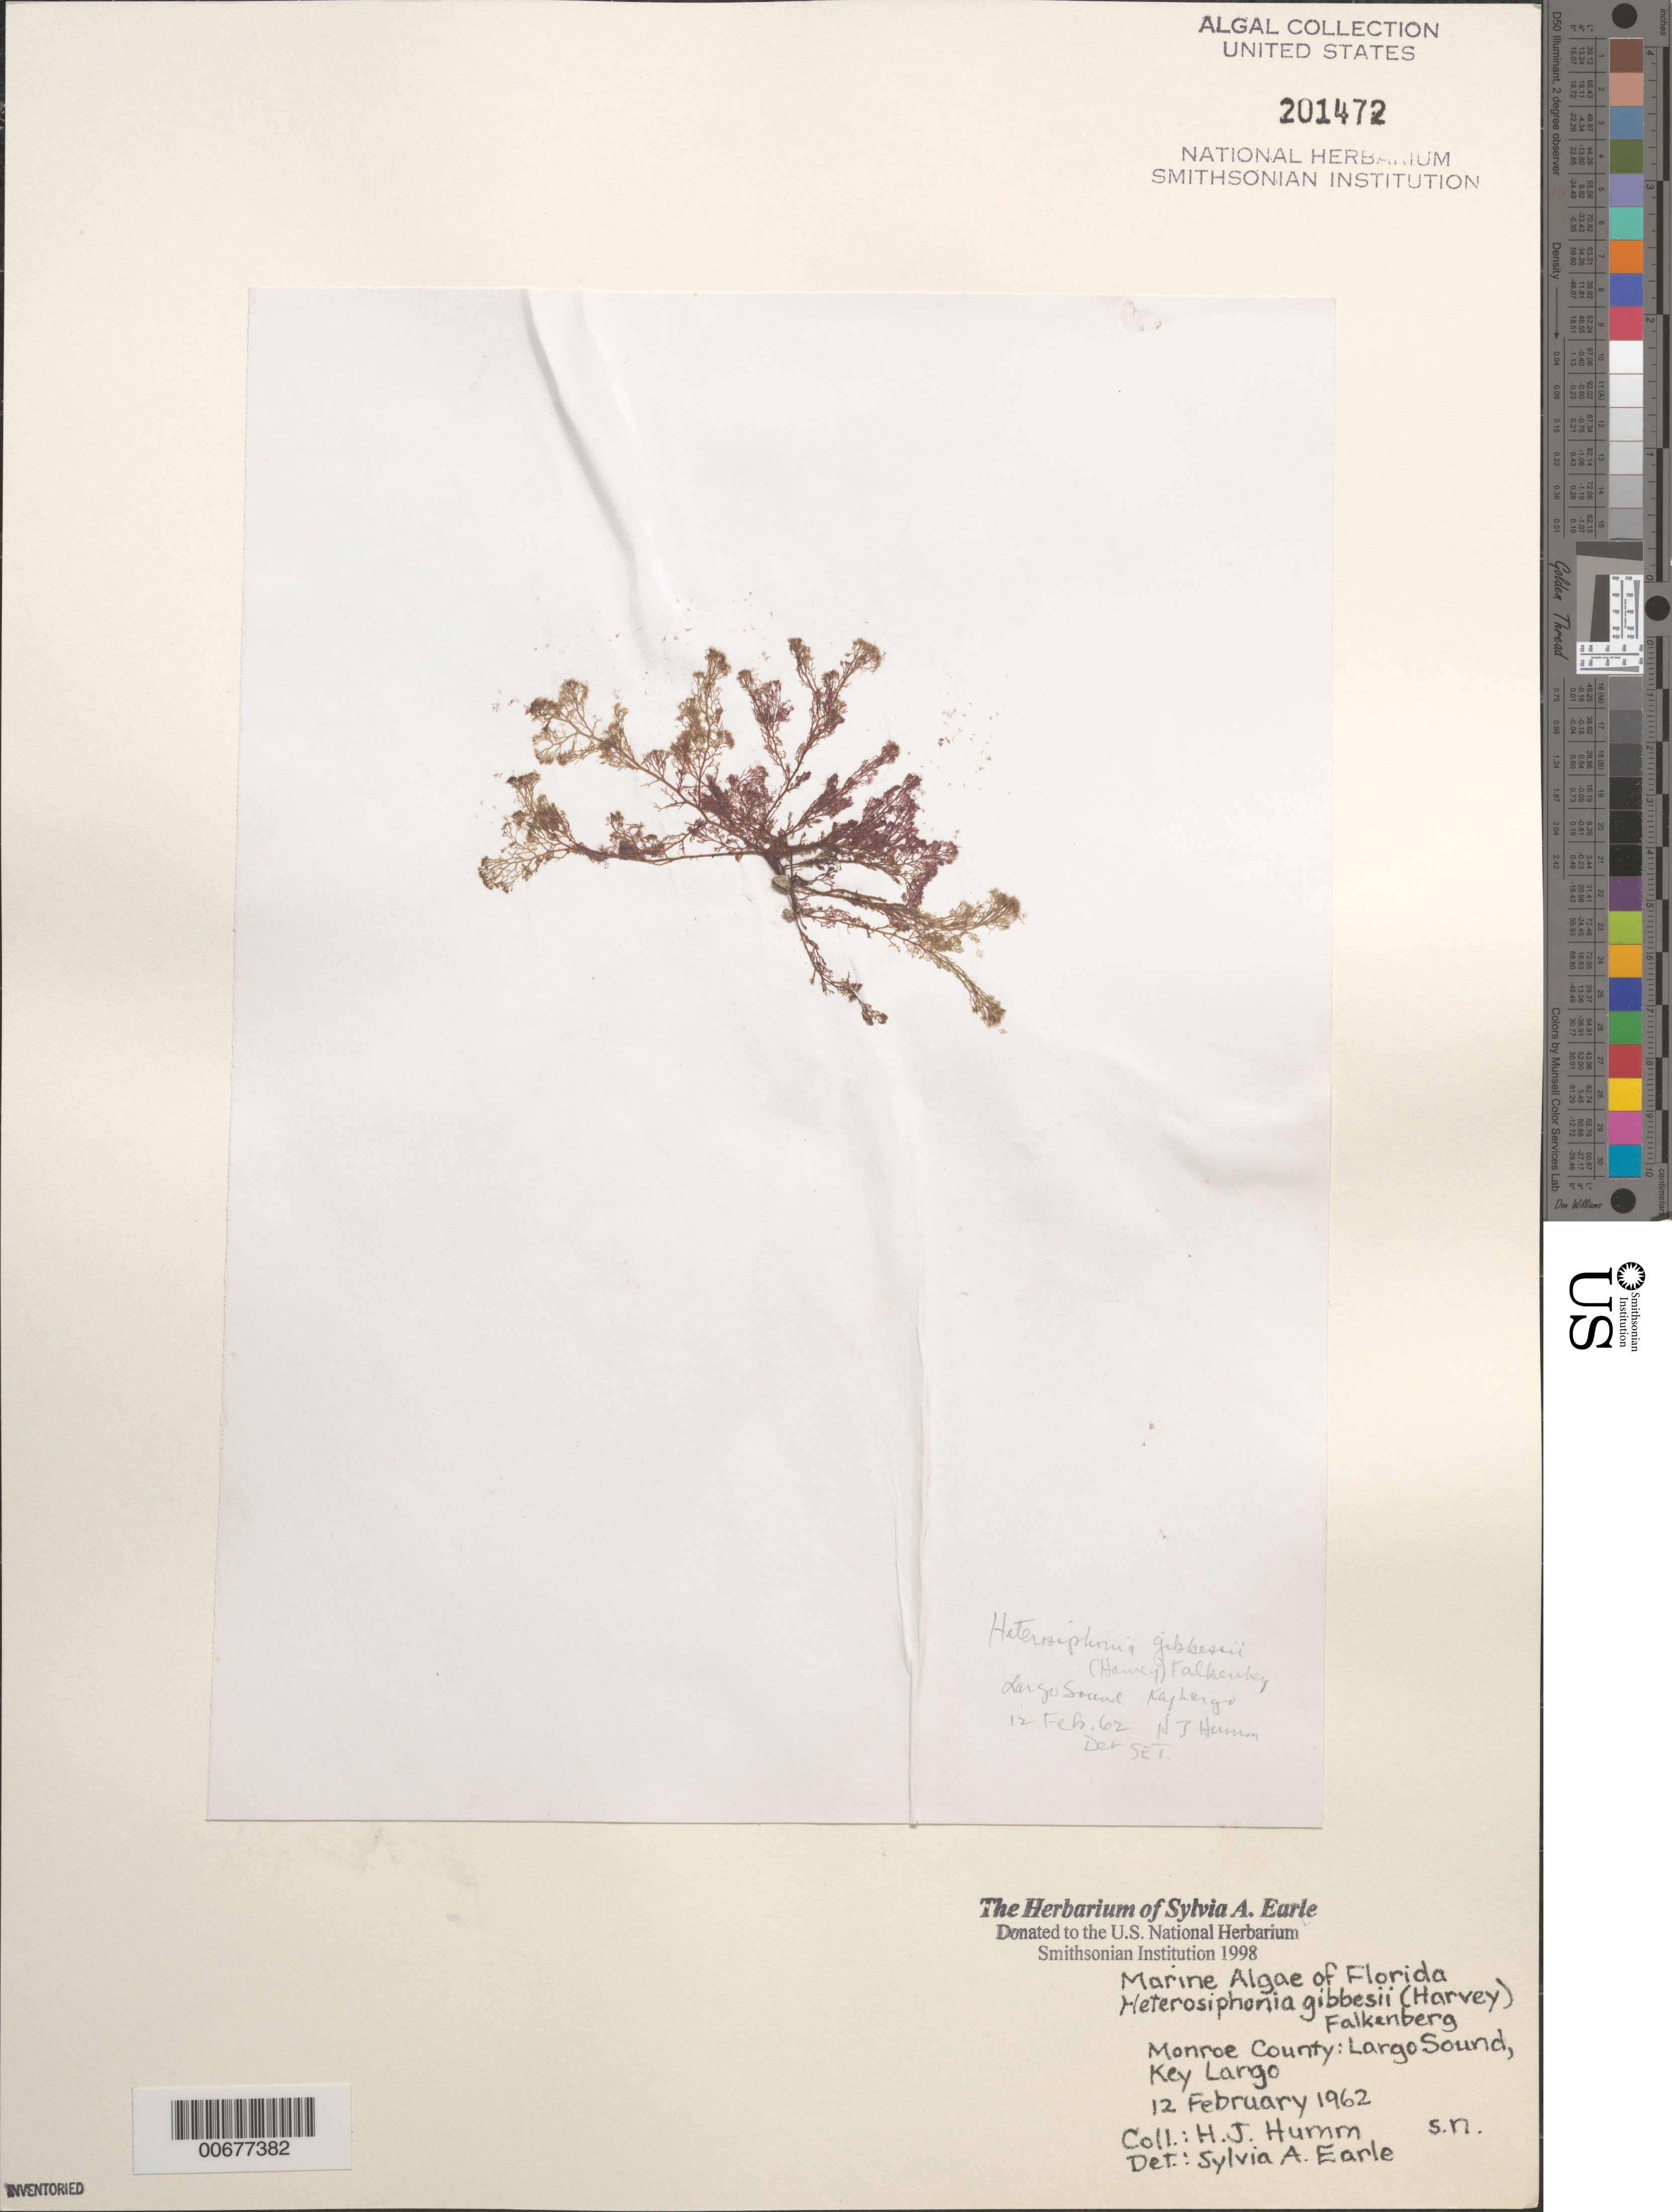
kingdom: Plantae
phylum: Rhodophyta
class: Florideophyceae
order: Ceramiales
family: Dasyaceae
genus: Heterosiphonia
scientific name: Heterosiphonia gibbesii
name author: (Harv.)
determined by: Earle, S. A.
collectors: H. J. Humm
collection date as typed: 12 Feb 1962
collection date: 1962-02-12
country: United States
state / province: Florida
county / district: Monroe County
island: Key Largo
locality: Key Largo Sound (Largo Sound)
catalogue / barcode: US 201472